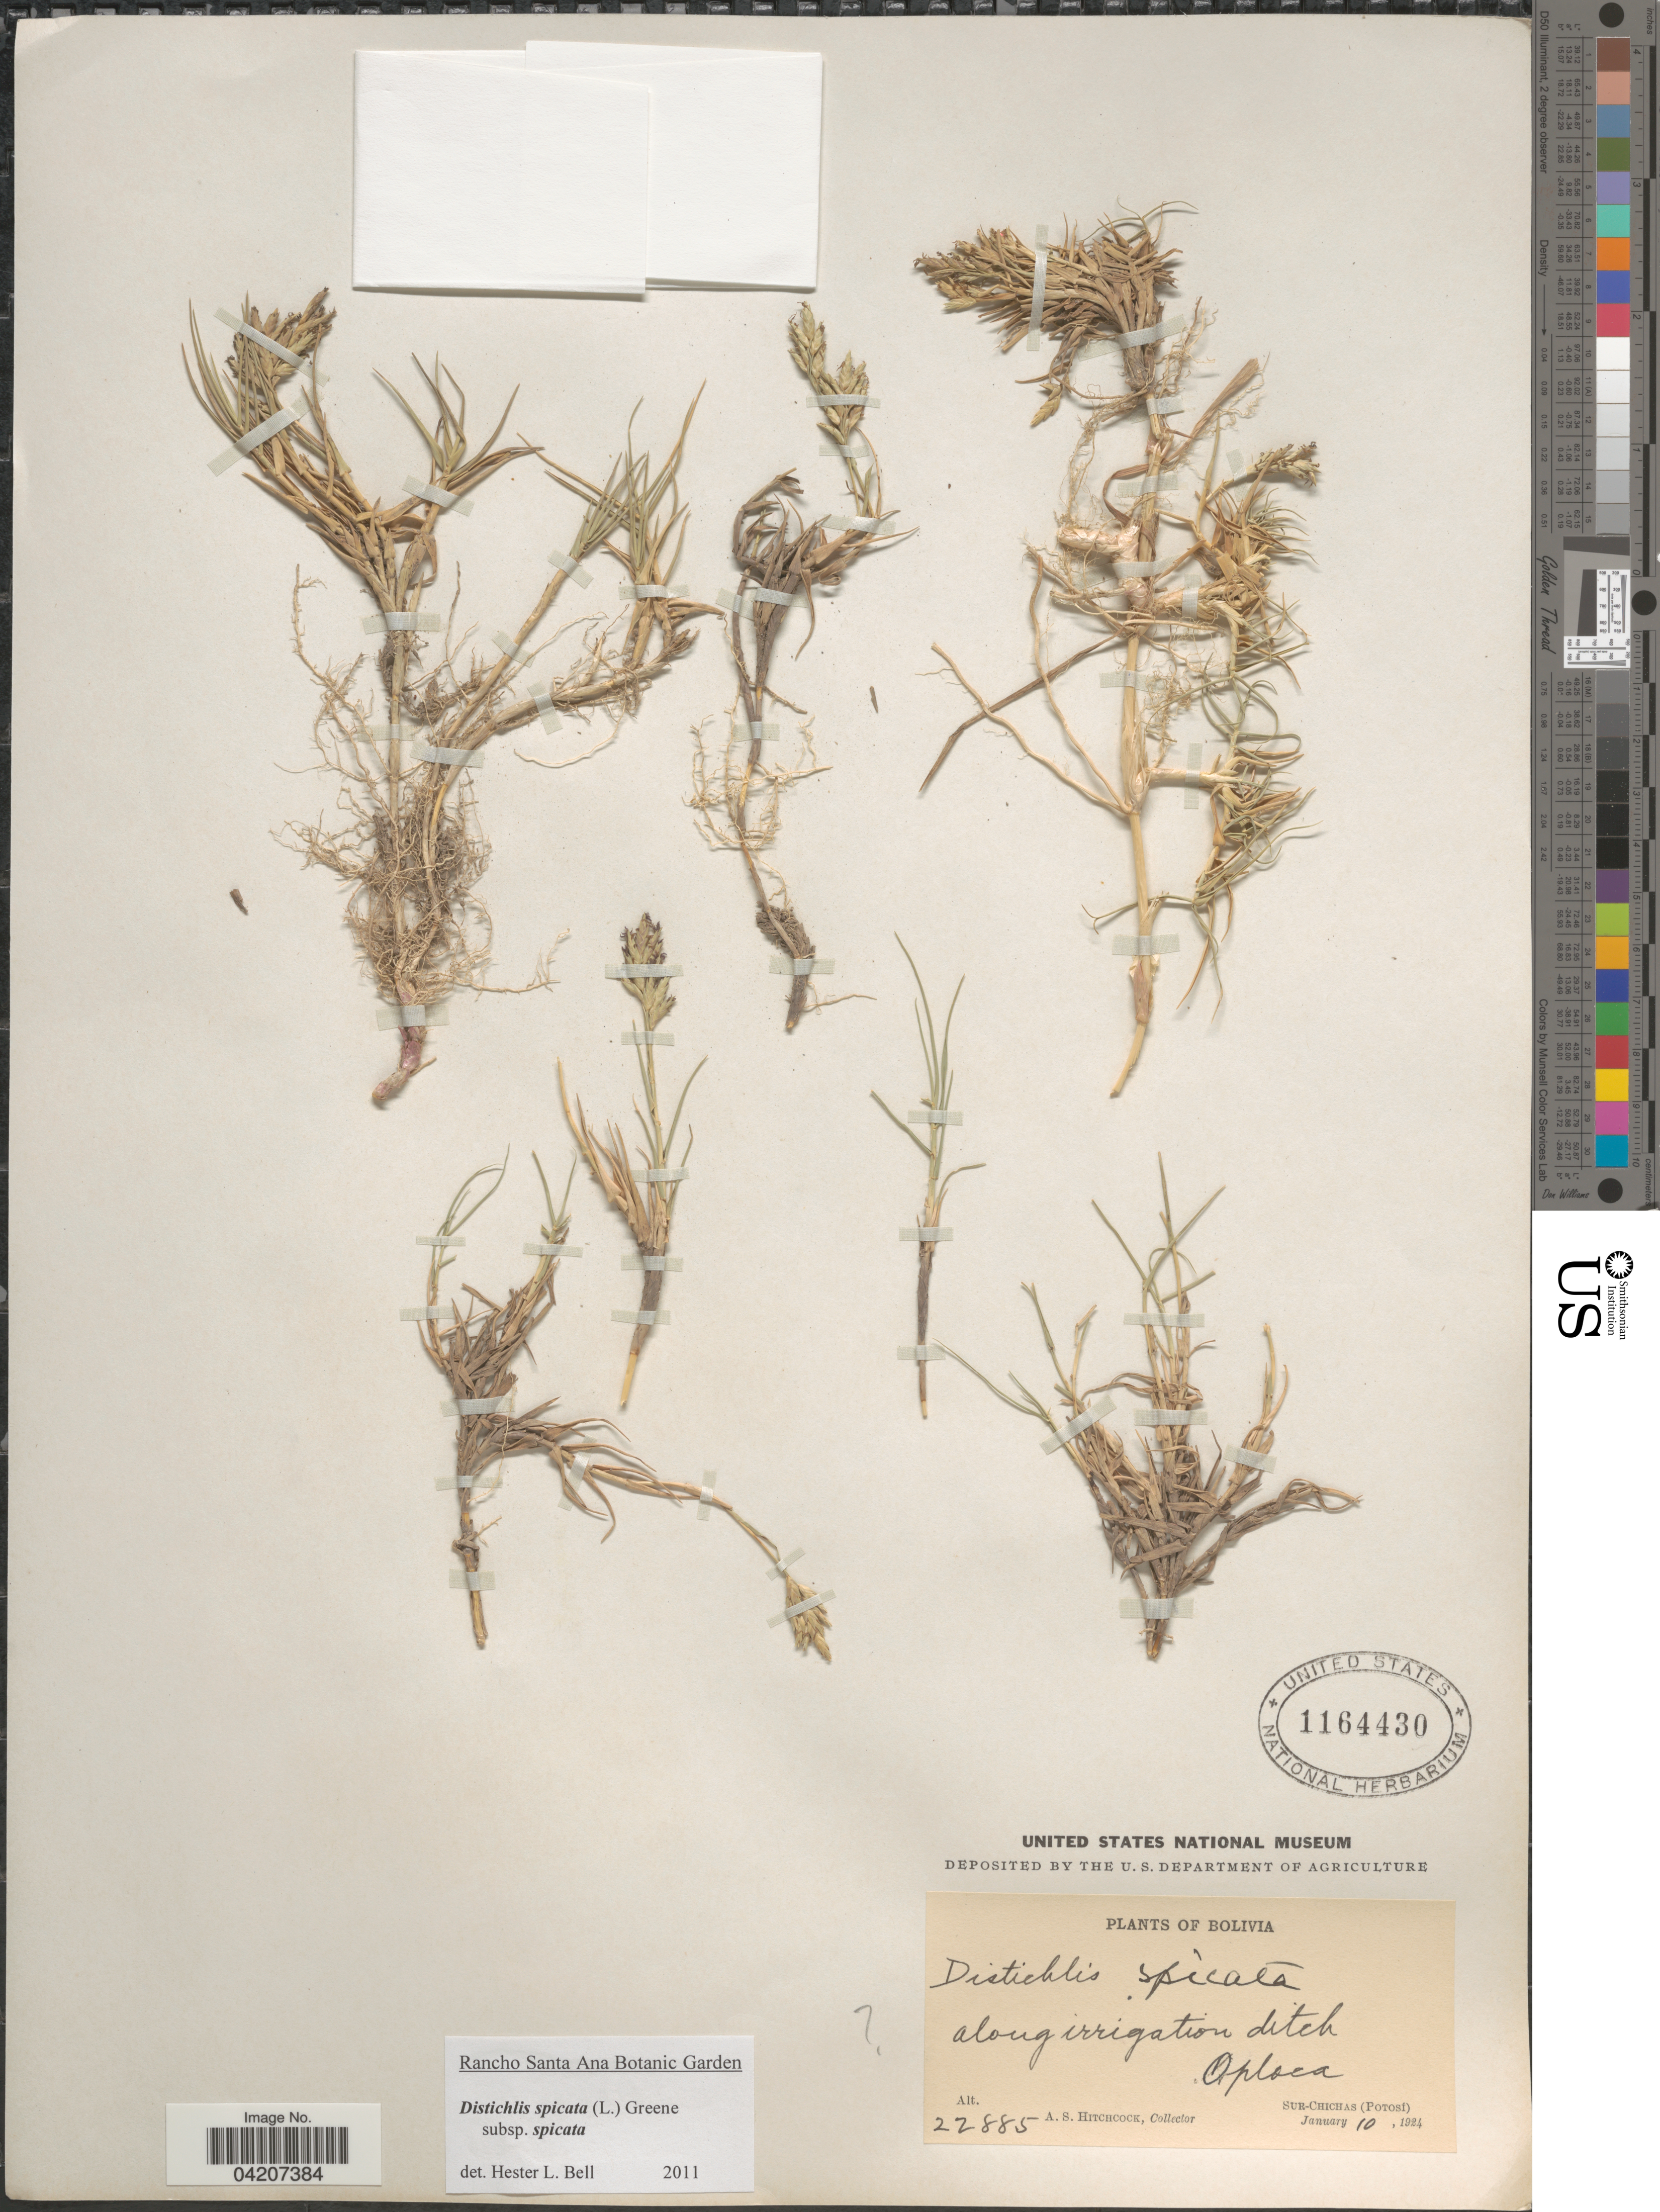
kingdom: Plantae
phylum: Tracheophyta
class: Liliopsida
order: Poales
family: Poaceae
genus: Distichlis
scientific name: Distichlis spicata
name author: (L.) Greene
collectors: A. S. Hitchcock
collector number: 22885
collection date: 1924-01-10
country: Bolivia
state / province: Potosi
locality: Oploca. Sur-Chichas.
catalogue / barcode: US 1164430